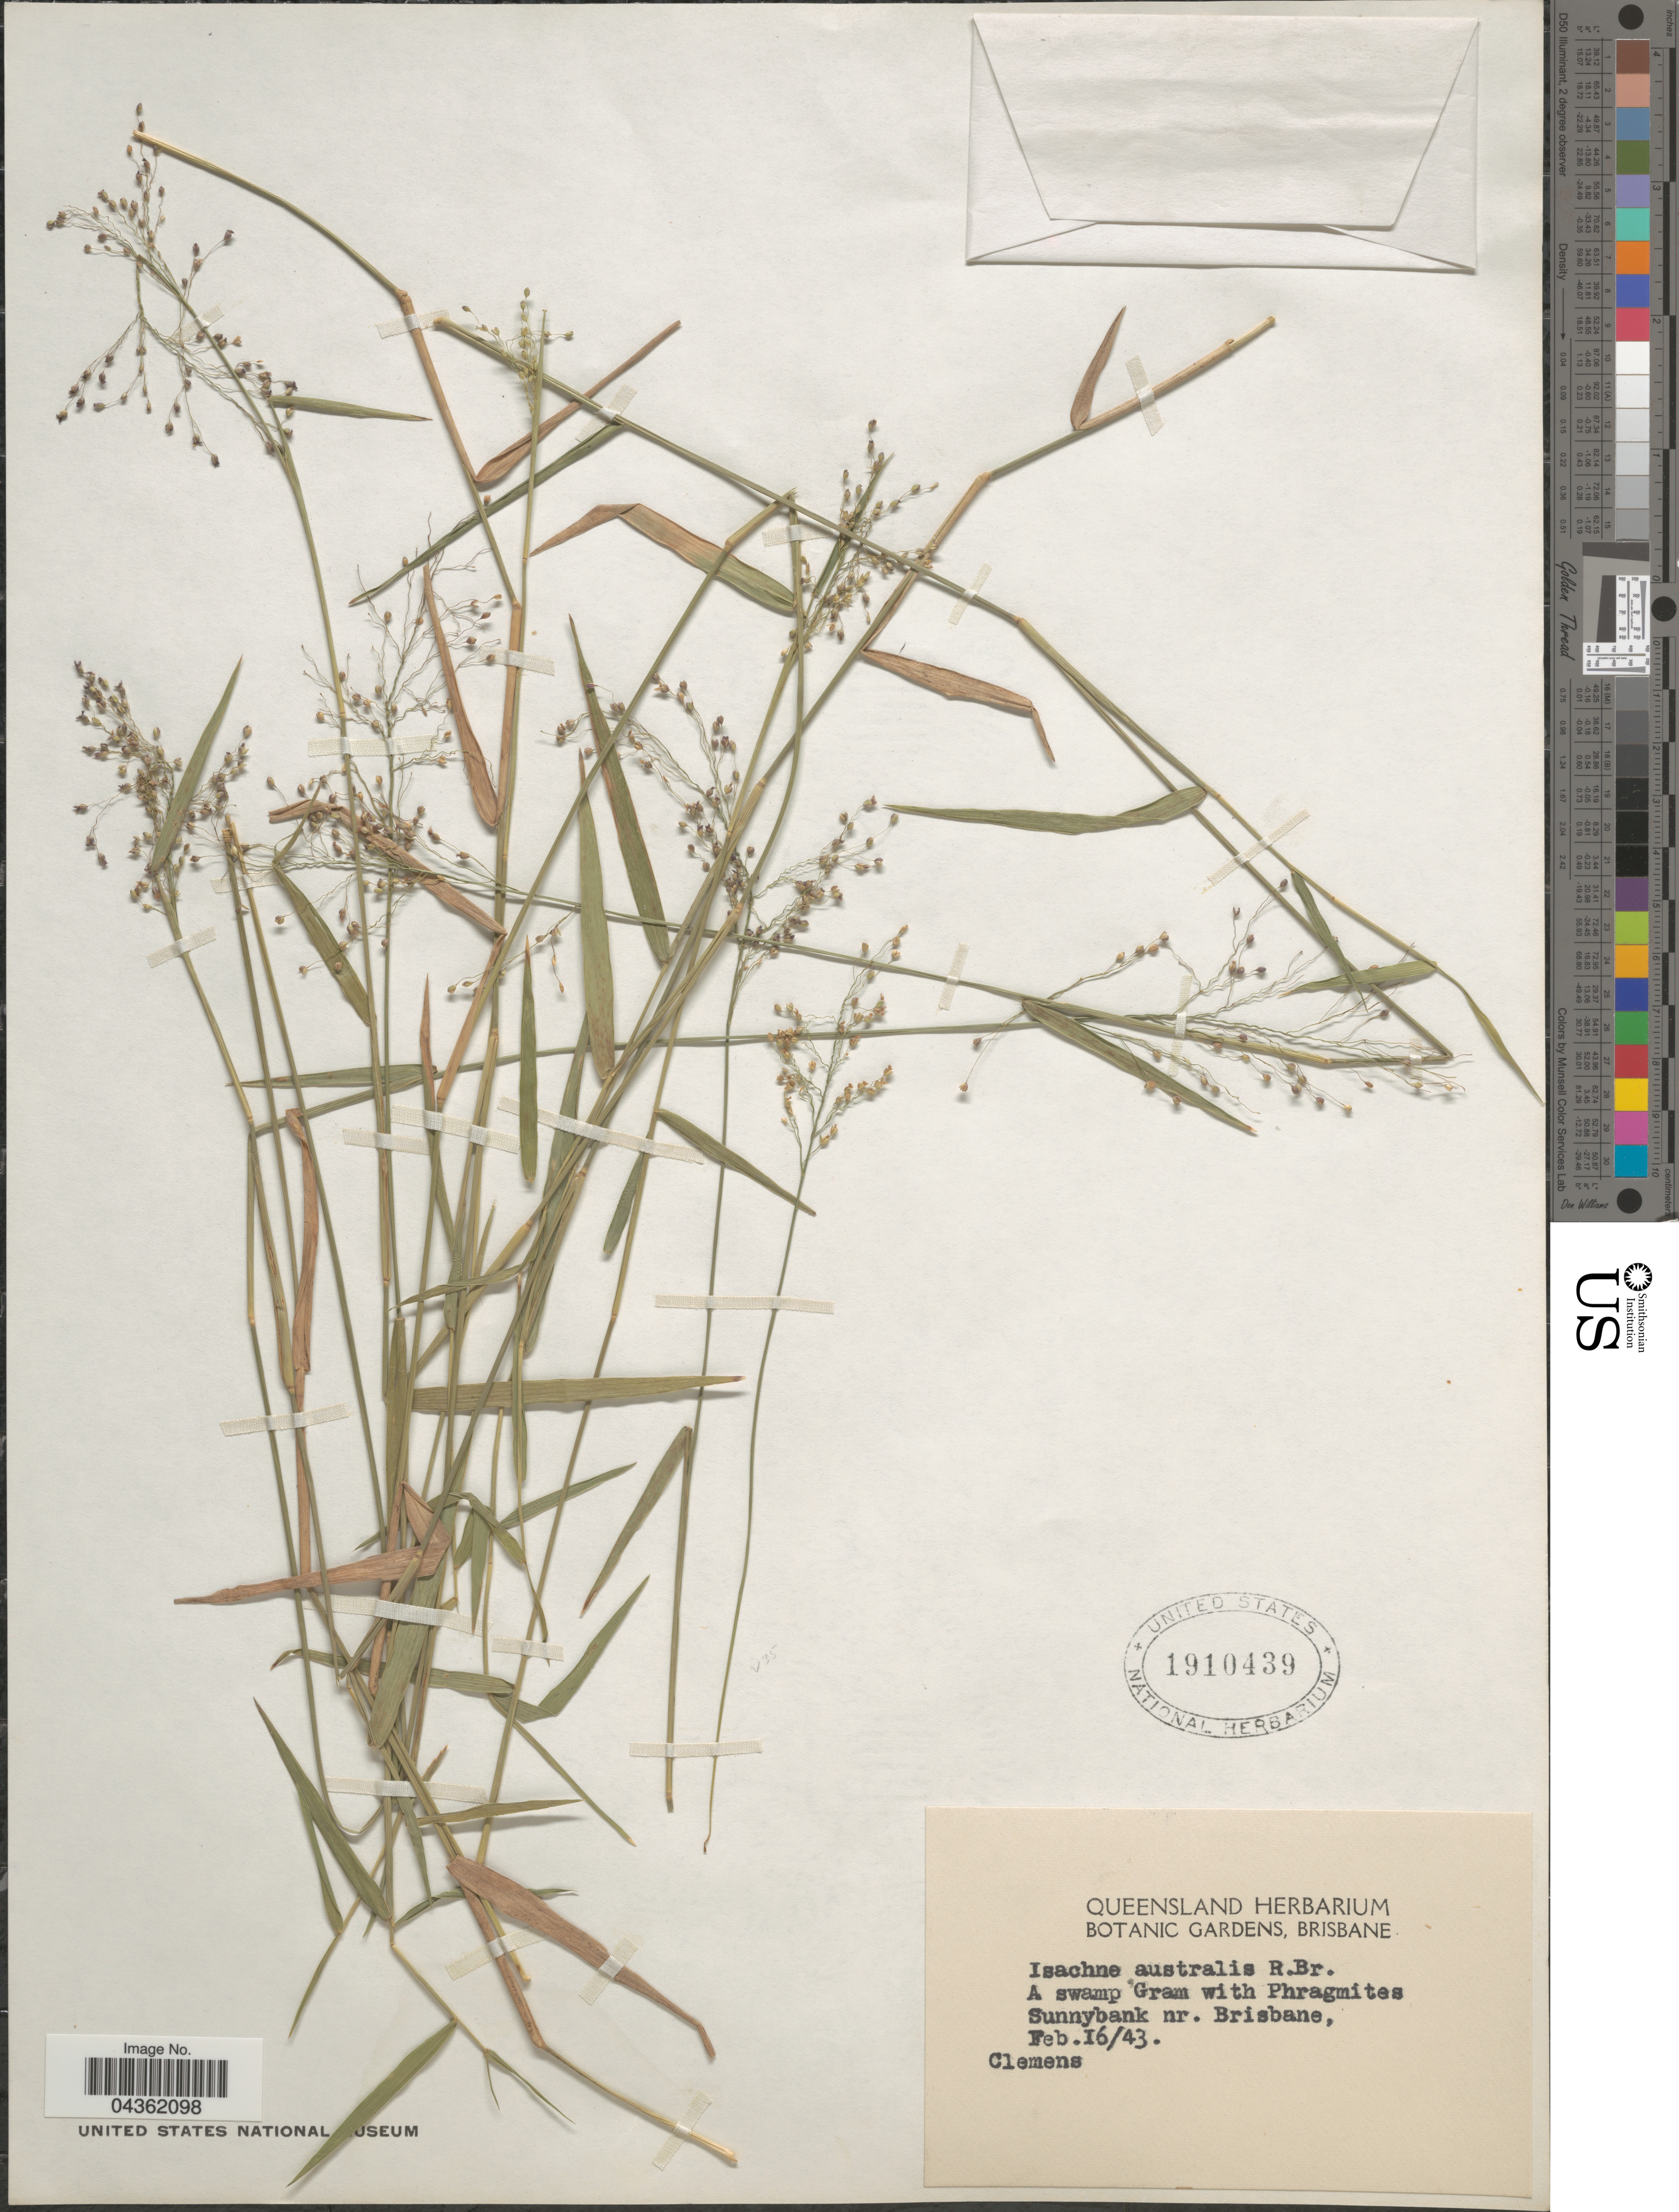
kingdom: Plantae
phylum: Tracheophyta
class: Liliopsida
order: Poales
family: Poaceae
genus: Isachne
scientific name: Isachne globosa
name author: (Thunb.) Kuntze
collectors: -. Clemens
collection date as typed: Transcribed d/m/y: 16/2/43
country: Australia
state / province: Queensland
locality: Sunnybank nr. Brisbane.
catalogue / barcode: US 1910439